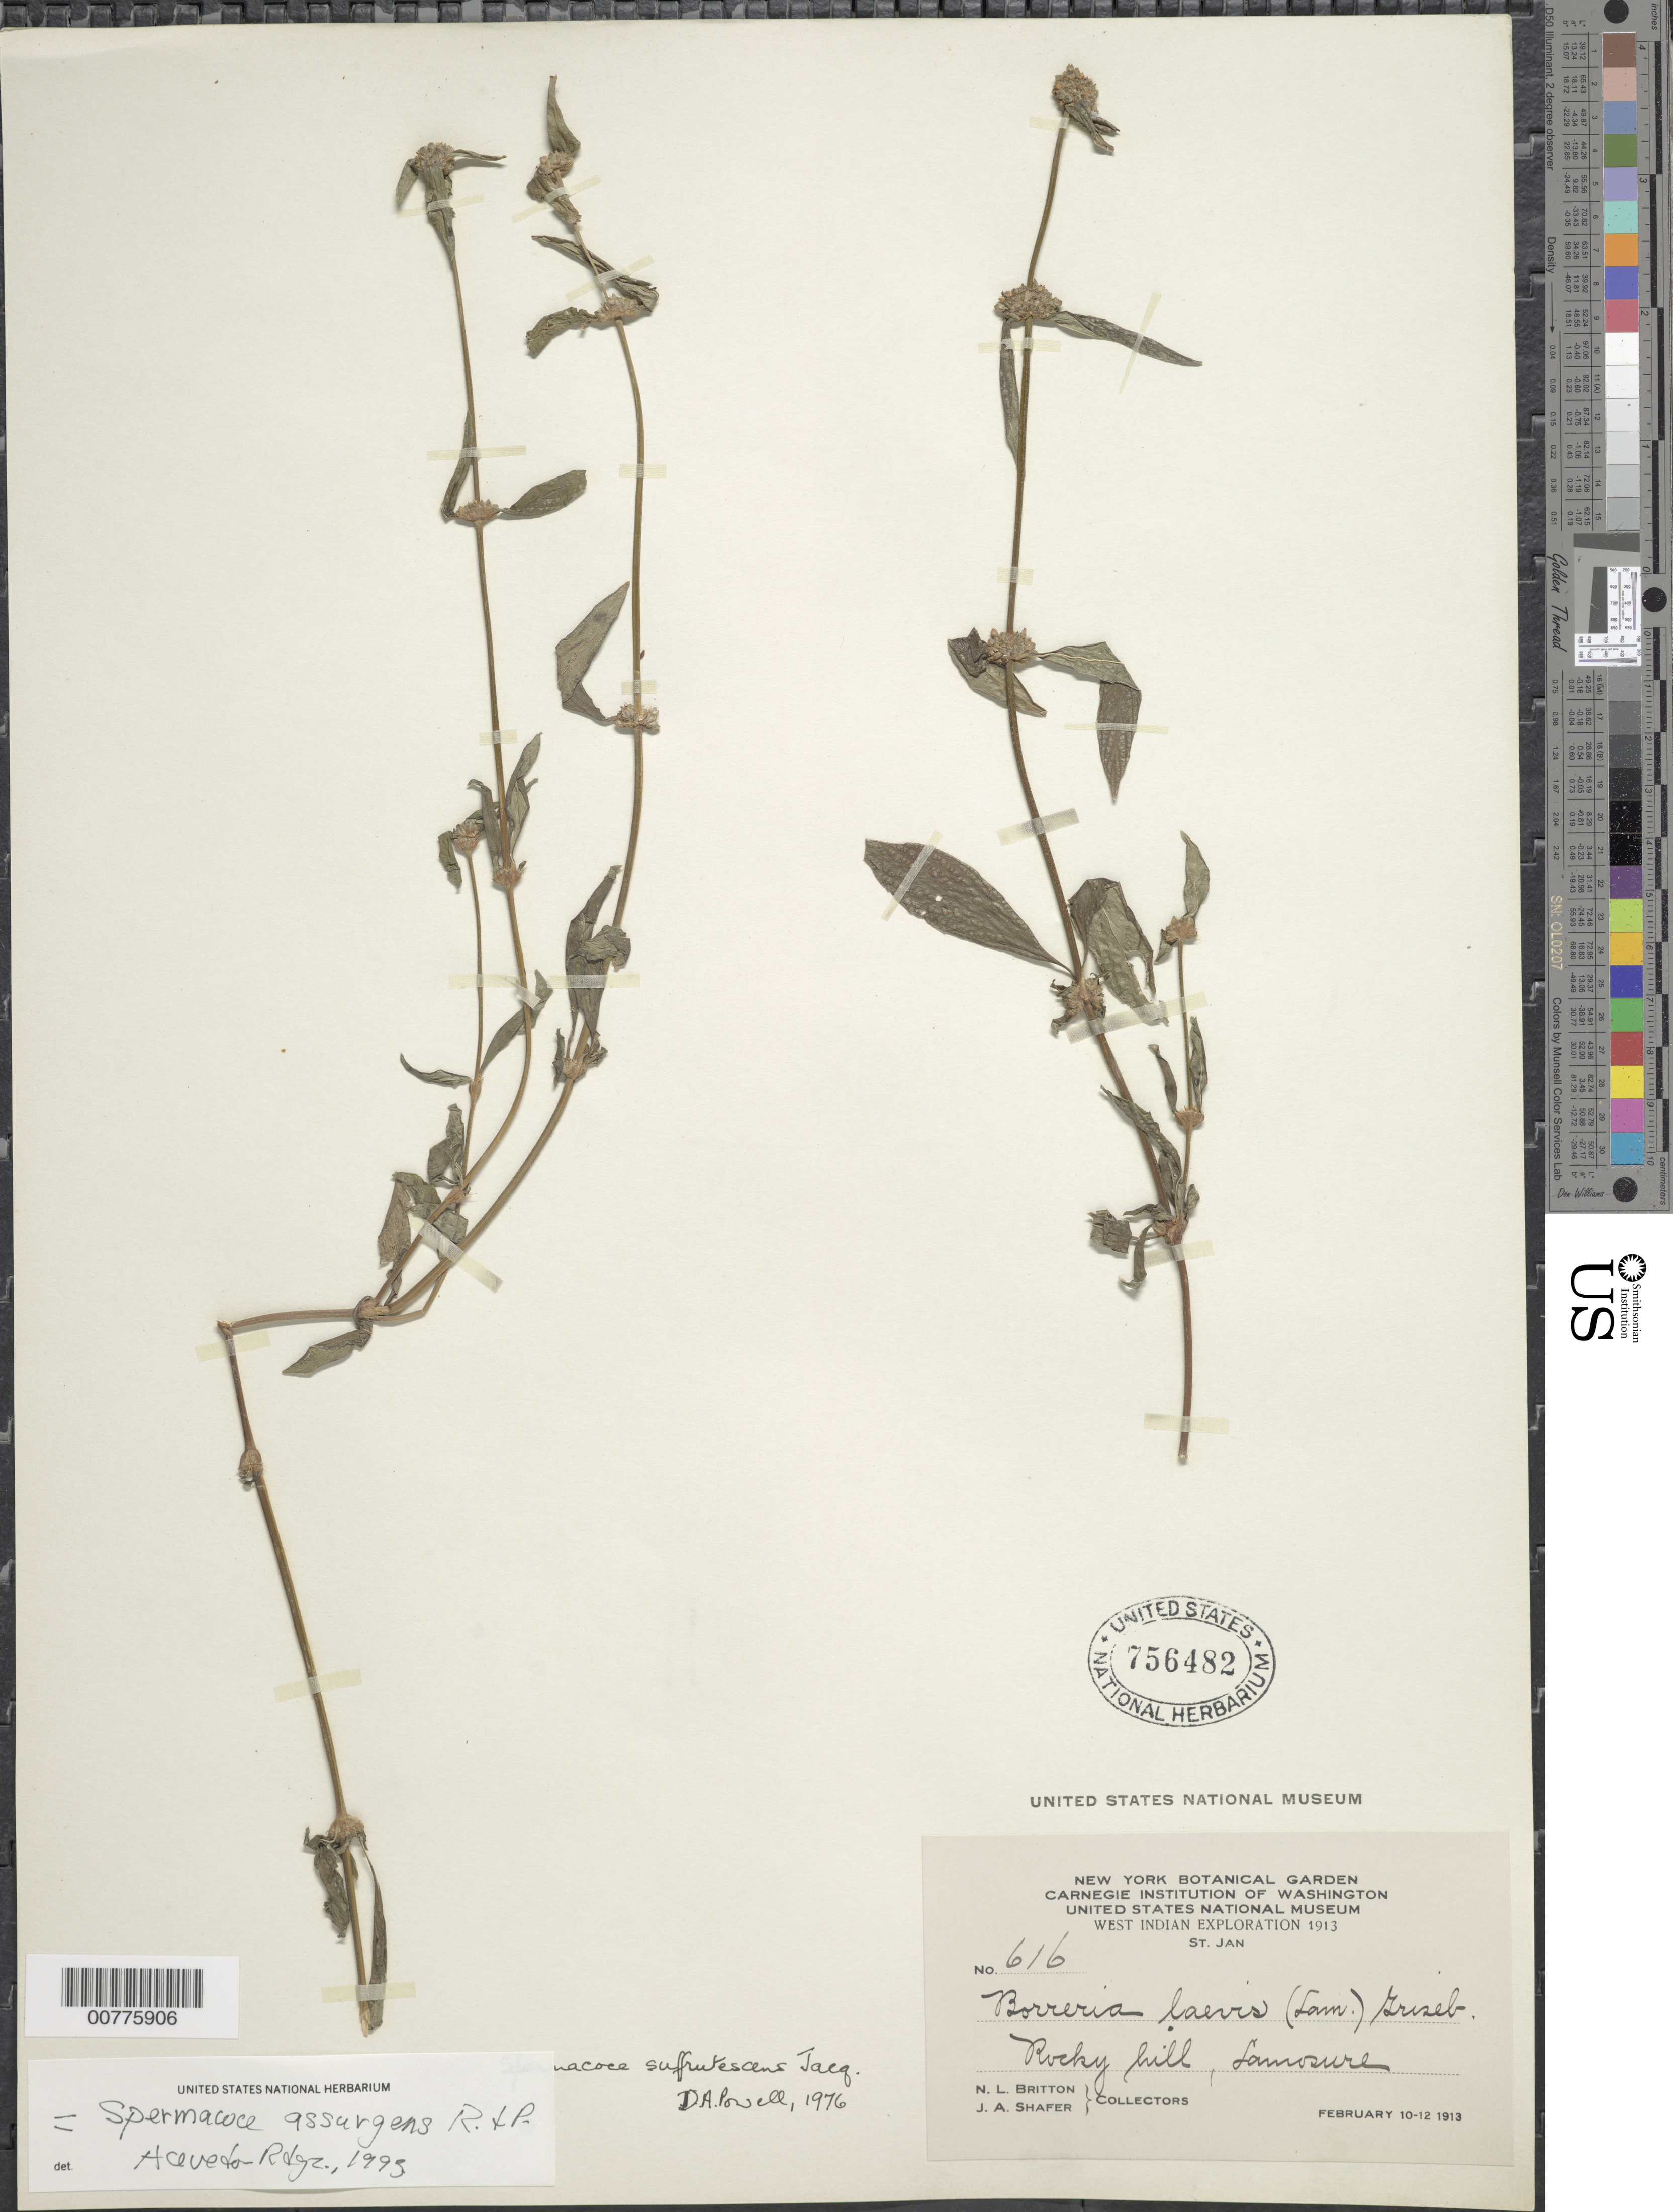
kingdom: Plantae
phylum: Tracheophyta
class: Magnoliopsida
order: Gentianales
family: Rubiaceae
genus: Spermacoce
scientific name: Spermacoce remota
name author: Lam.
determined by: Acevedo-Rodríguez, P., (BOT), Smithsonian Institution - National Museum of Natural History (UNITED STATES)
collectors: N. Britton & J. A. Shafer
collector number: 616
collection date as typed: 10 Feb 1913 to 12 Feb 1913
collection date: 1913-02-10/1913-02-12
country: U.S. Virgin Islands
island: St. John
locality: Rocky Hill, Lamosure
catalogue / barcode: US 756482